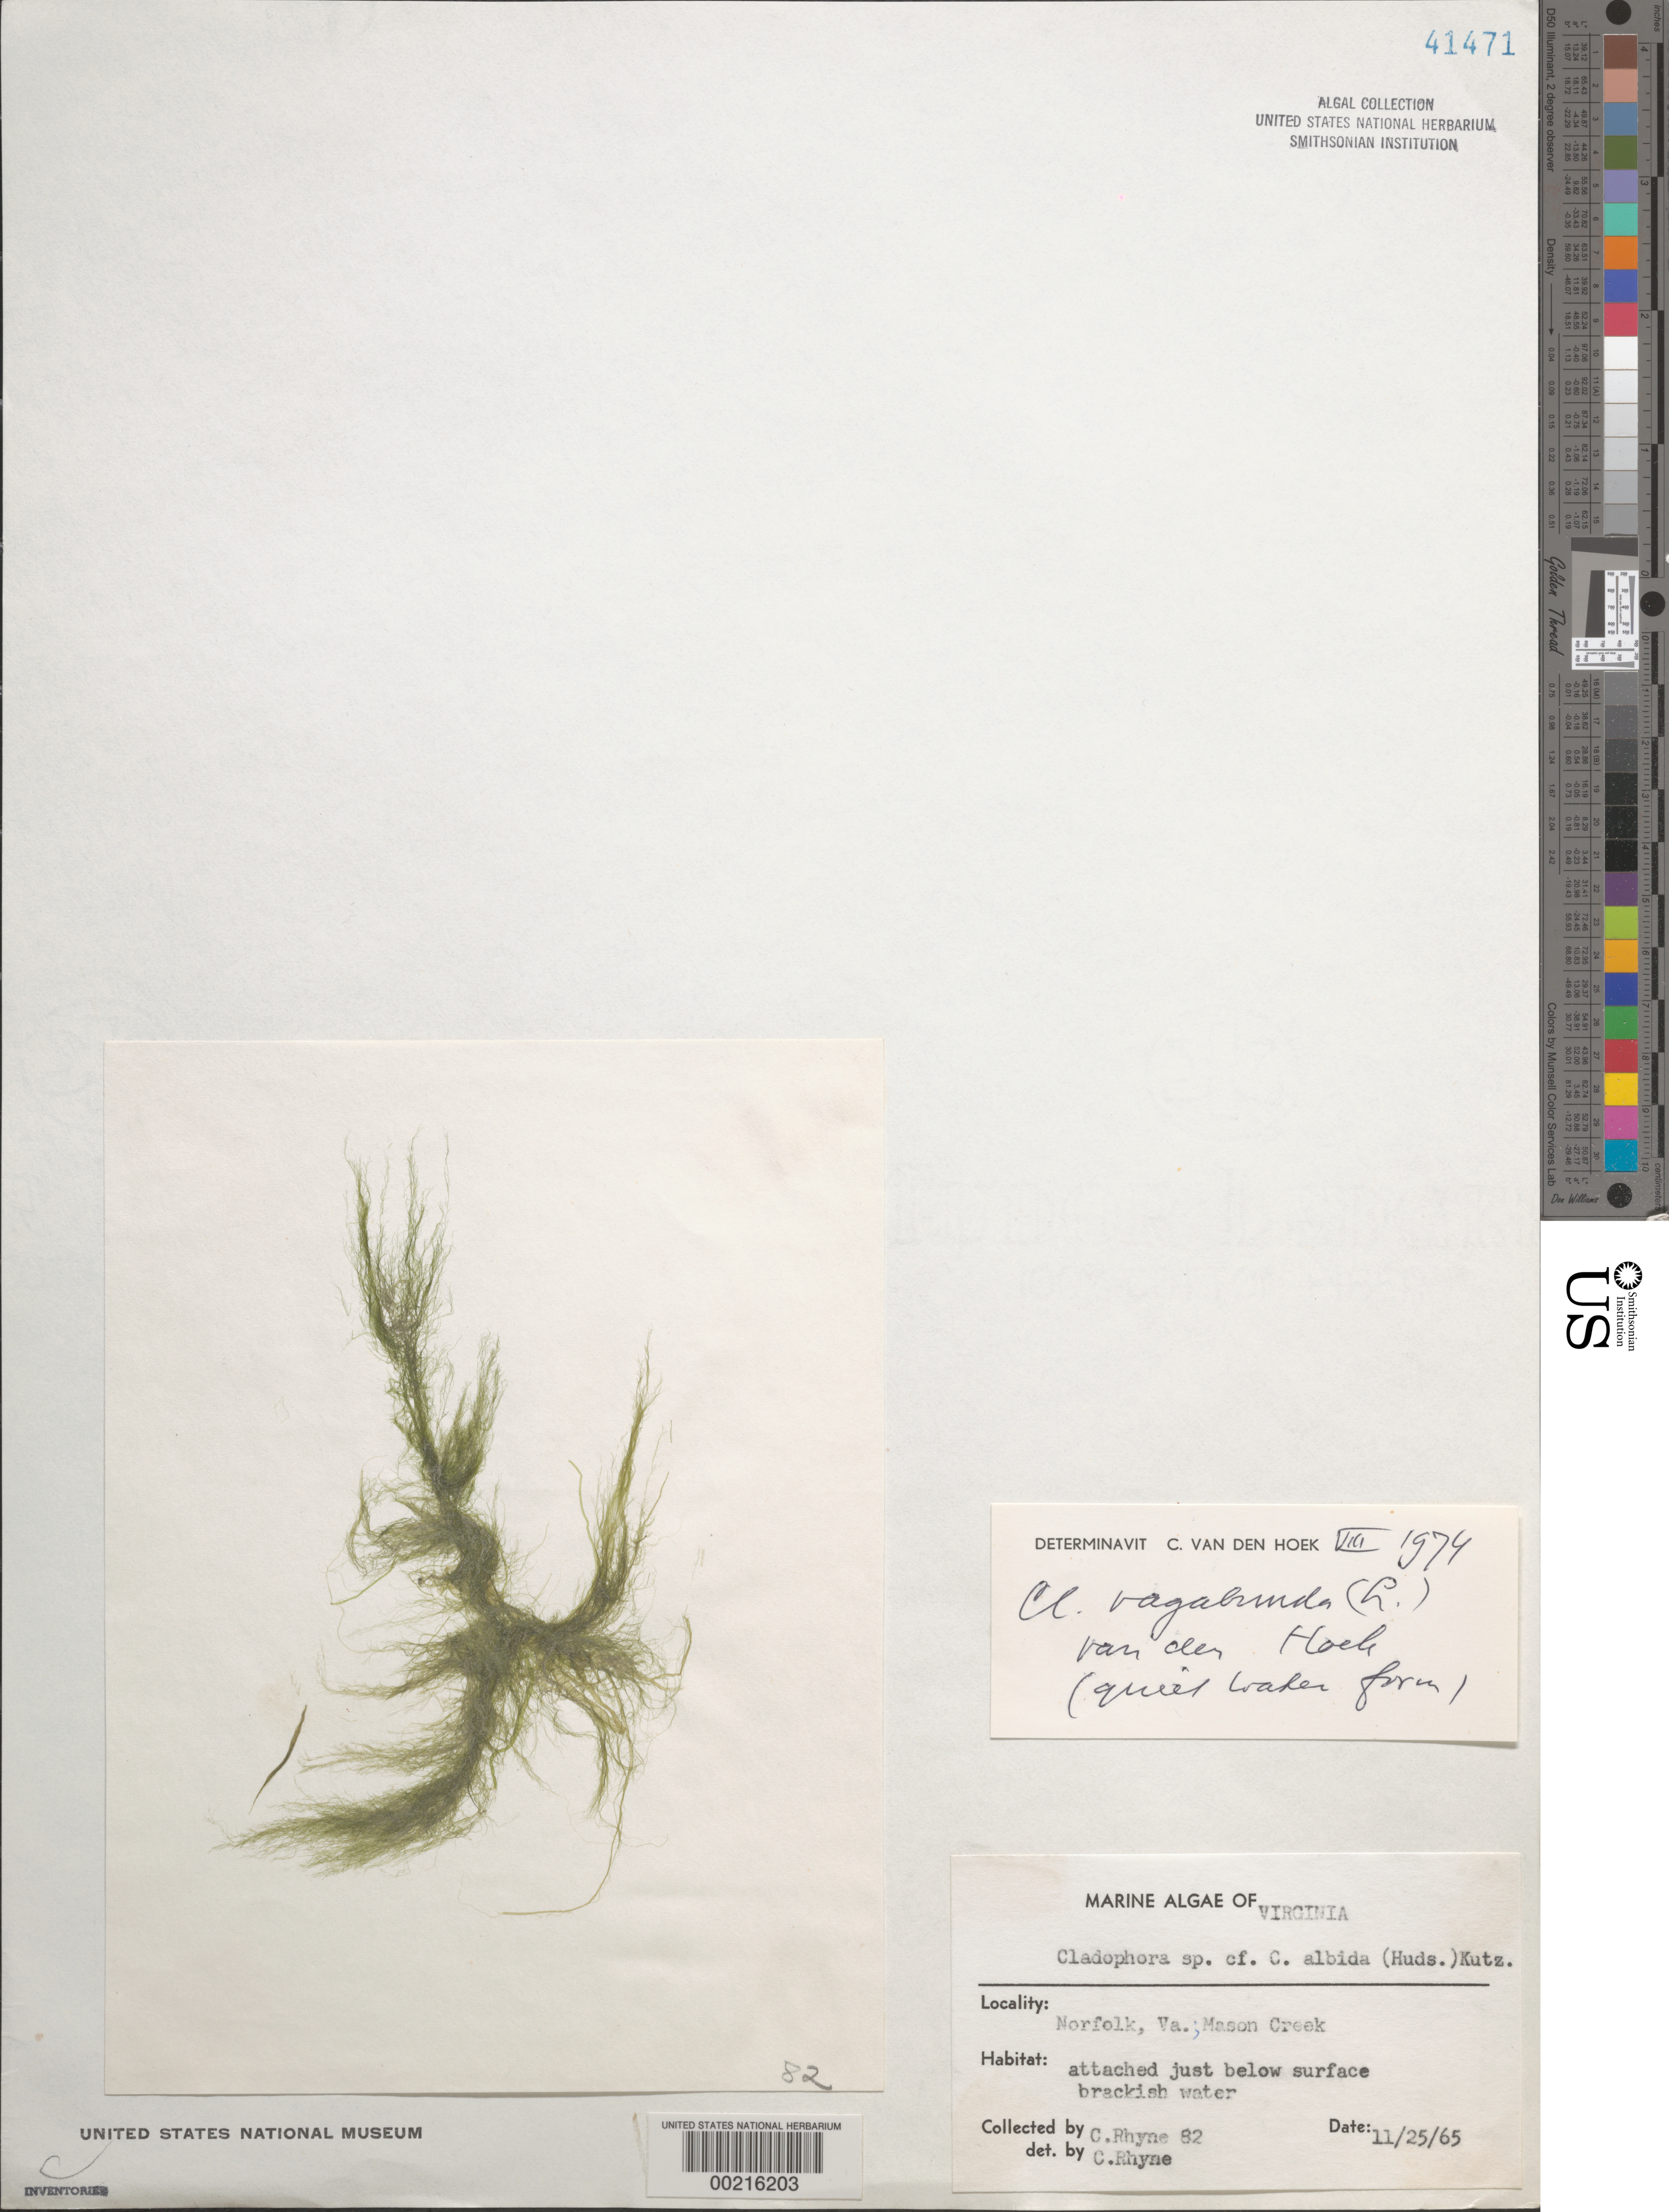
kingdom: Plantae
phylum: Chlorophyta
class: Ulvophyceae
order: Cladophorales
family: Cladophoraceae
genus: Cladophora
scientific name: Cladophora vagabunda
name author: (L.) C. Hoek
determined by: Hoek, C. van den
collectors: C. Rhyne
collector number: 82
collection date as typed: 25 Nov 1965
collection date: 1965-11-25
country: United States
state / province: Virginia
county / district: City of Norfolk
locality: Norfolk, Mason Creek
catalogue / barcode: US 41471